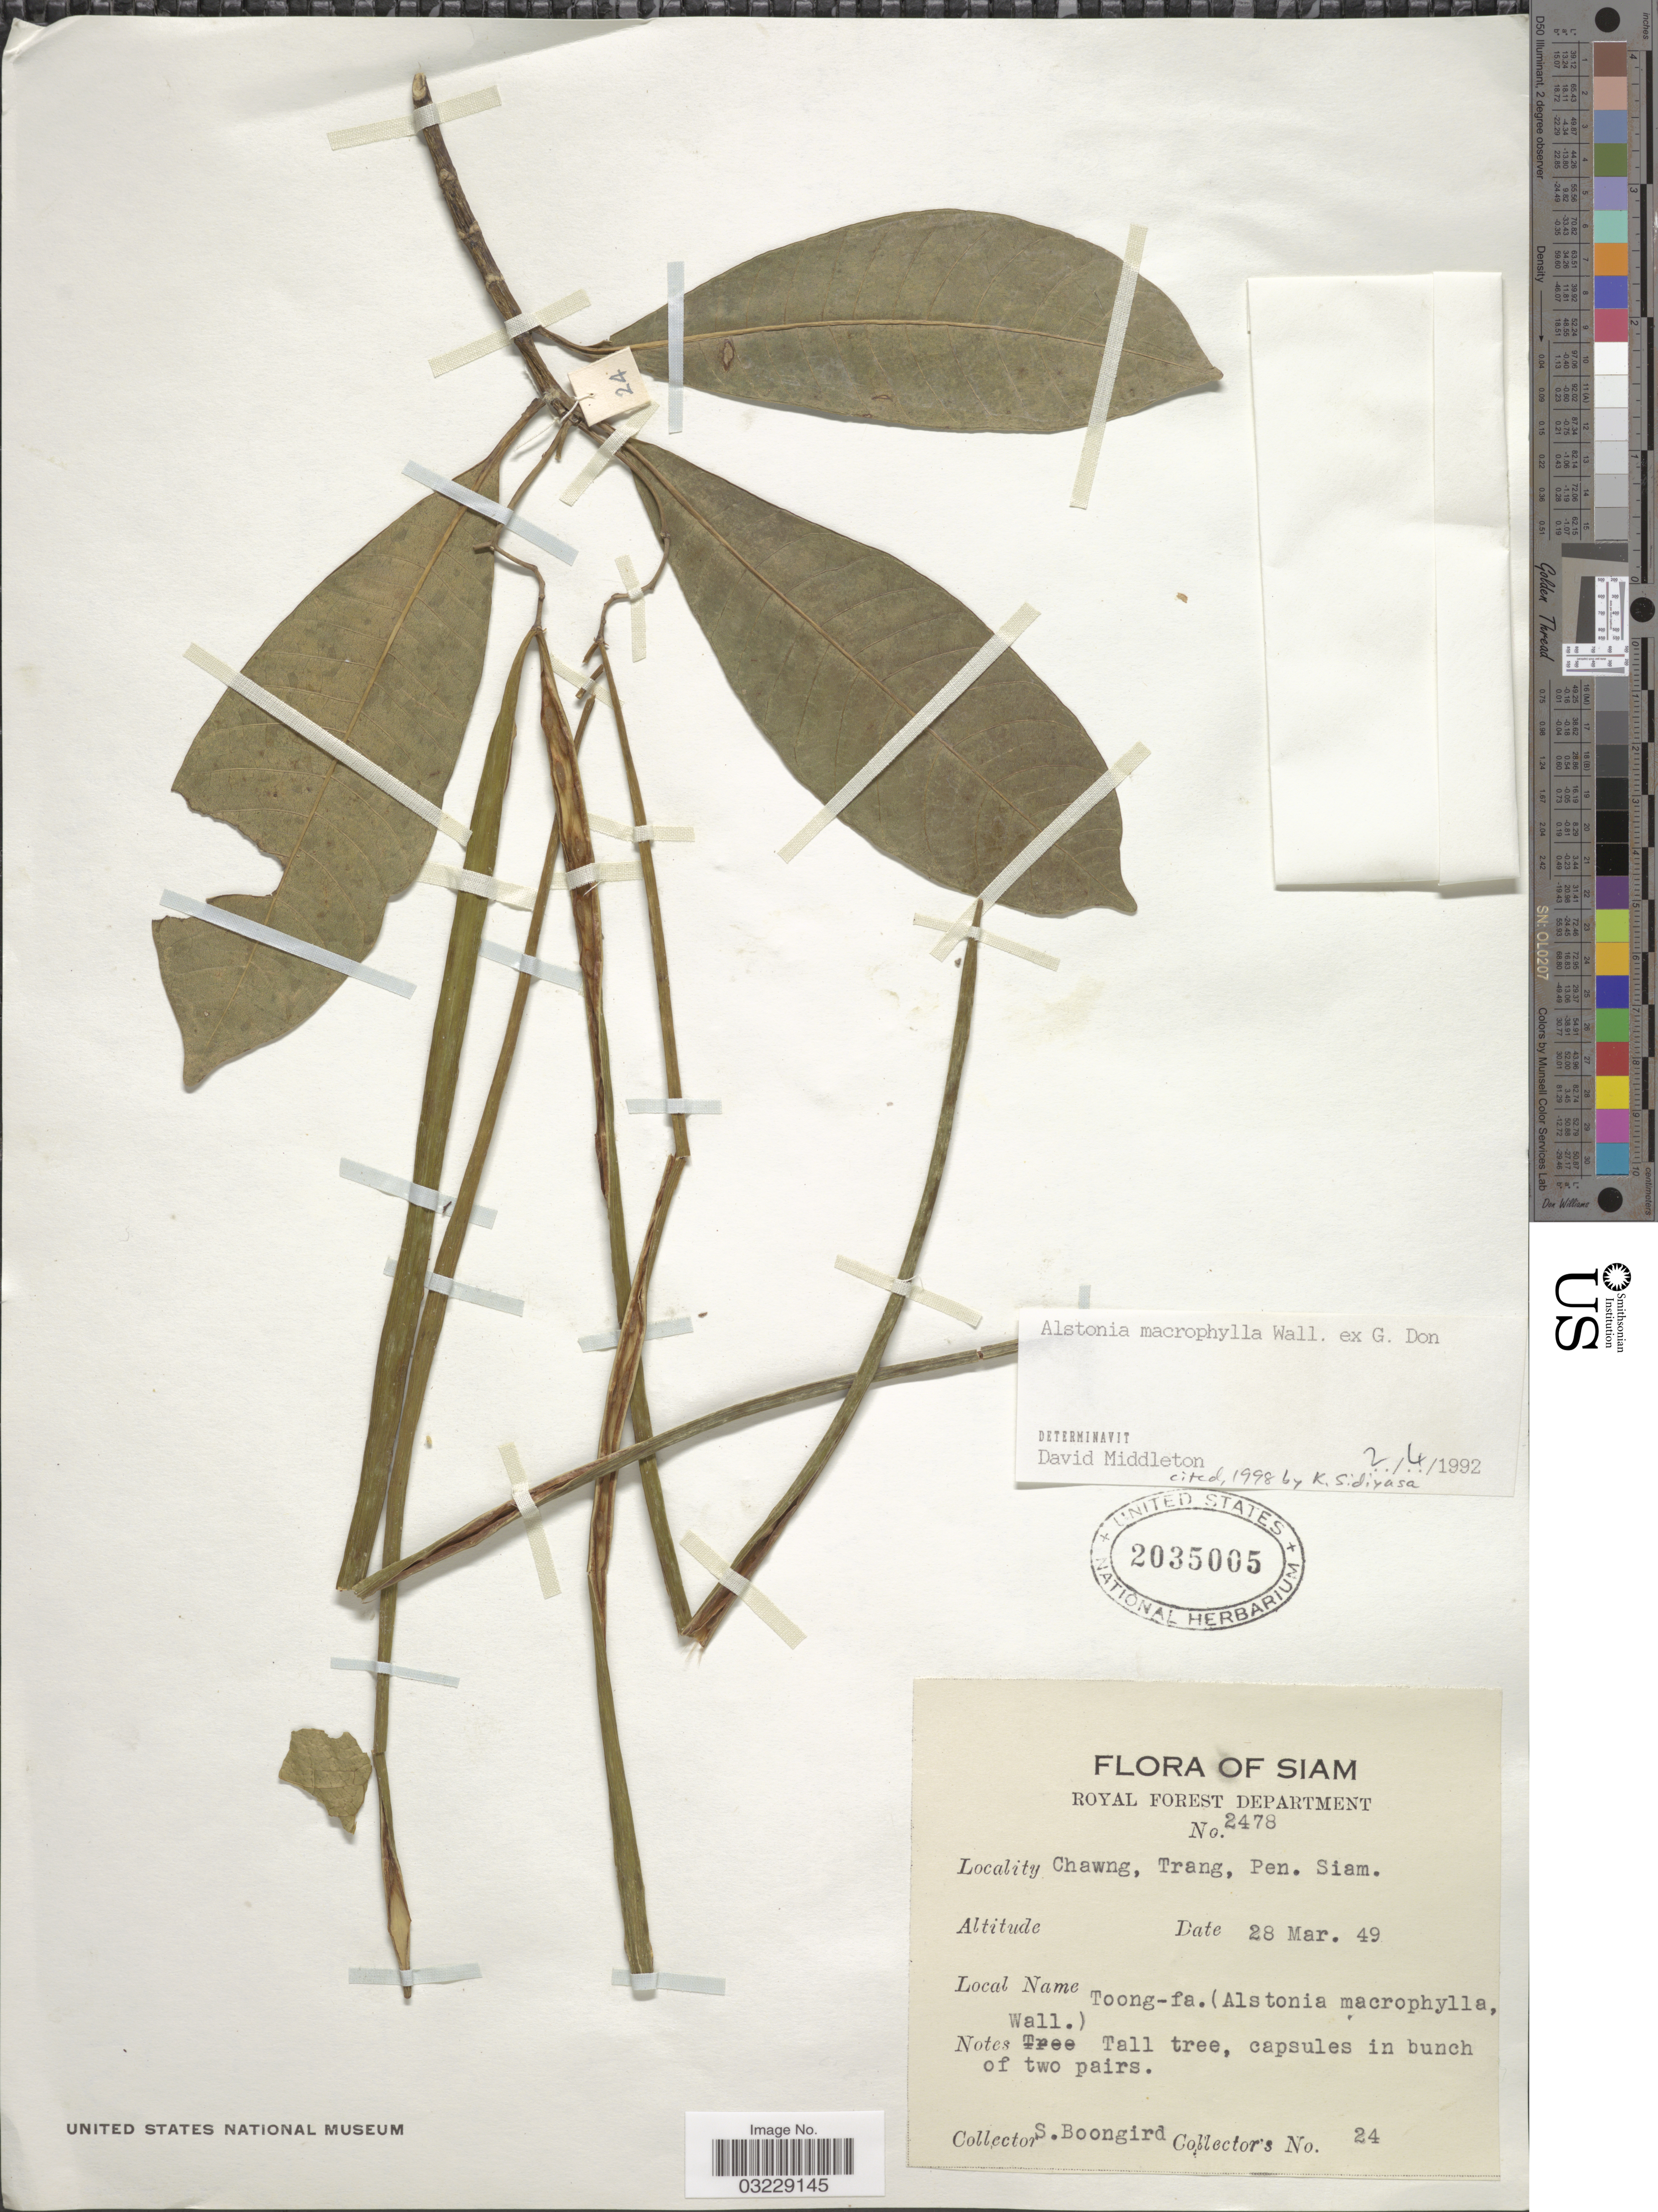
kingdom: Plantae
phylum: Tracheophyta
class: Magnoliopsida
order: Gentianales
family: Apocynaceae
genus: Alstonia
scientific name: Alstonia macrophylla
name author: Wall. ex G. Don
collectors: S. Boongird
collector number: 24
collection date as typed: Transcribed d/m/y: 28/3/49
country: Thailand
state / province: Trang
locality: Siam. Chawng, Trang, Pen. Siam.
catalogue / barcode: US 2035005